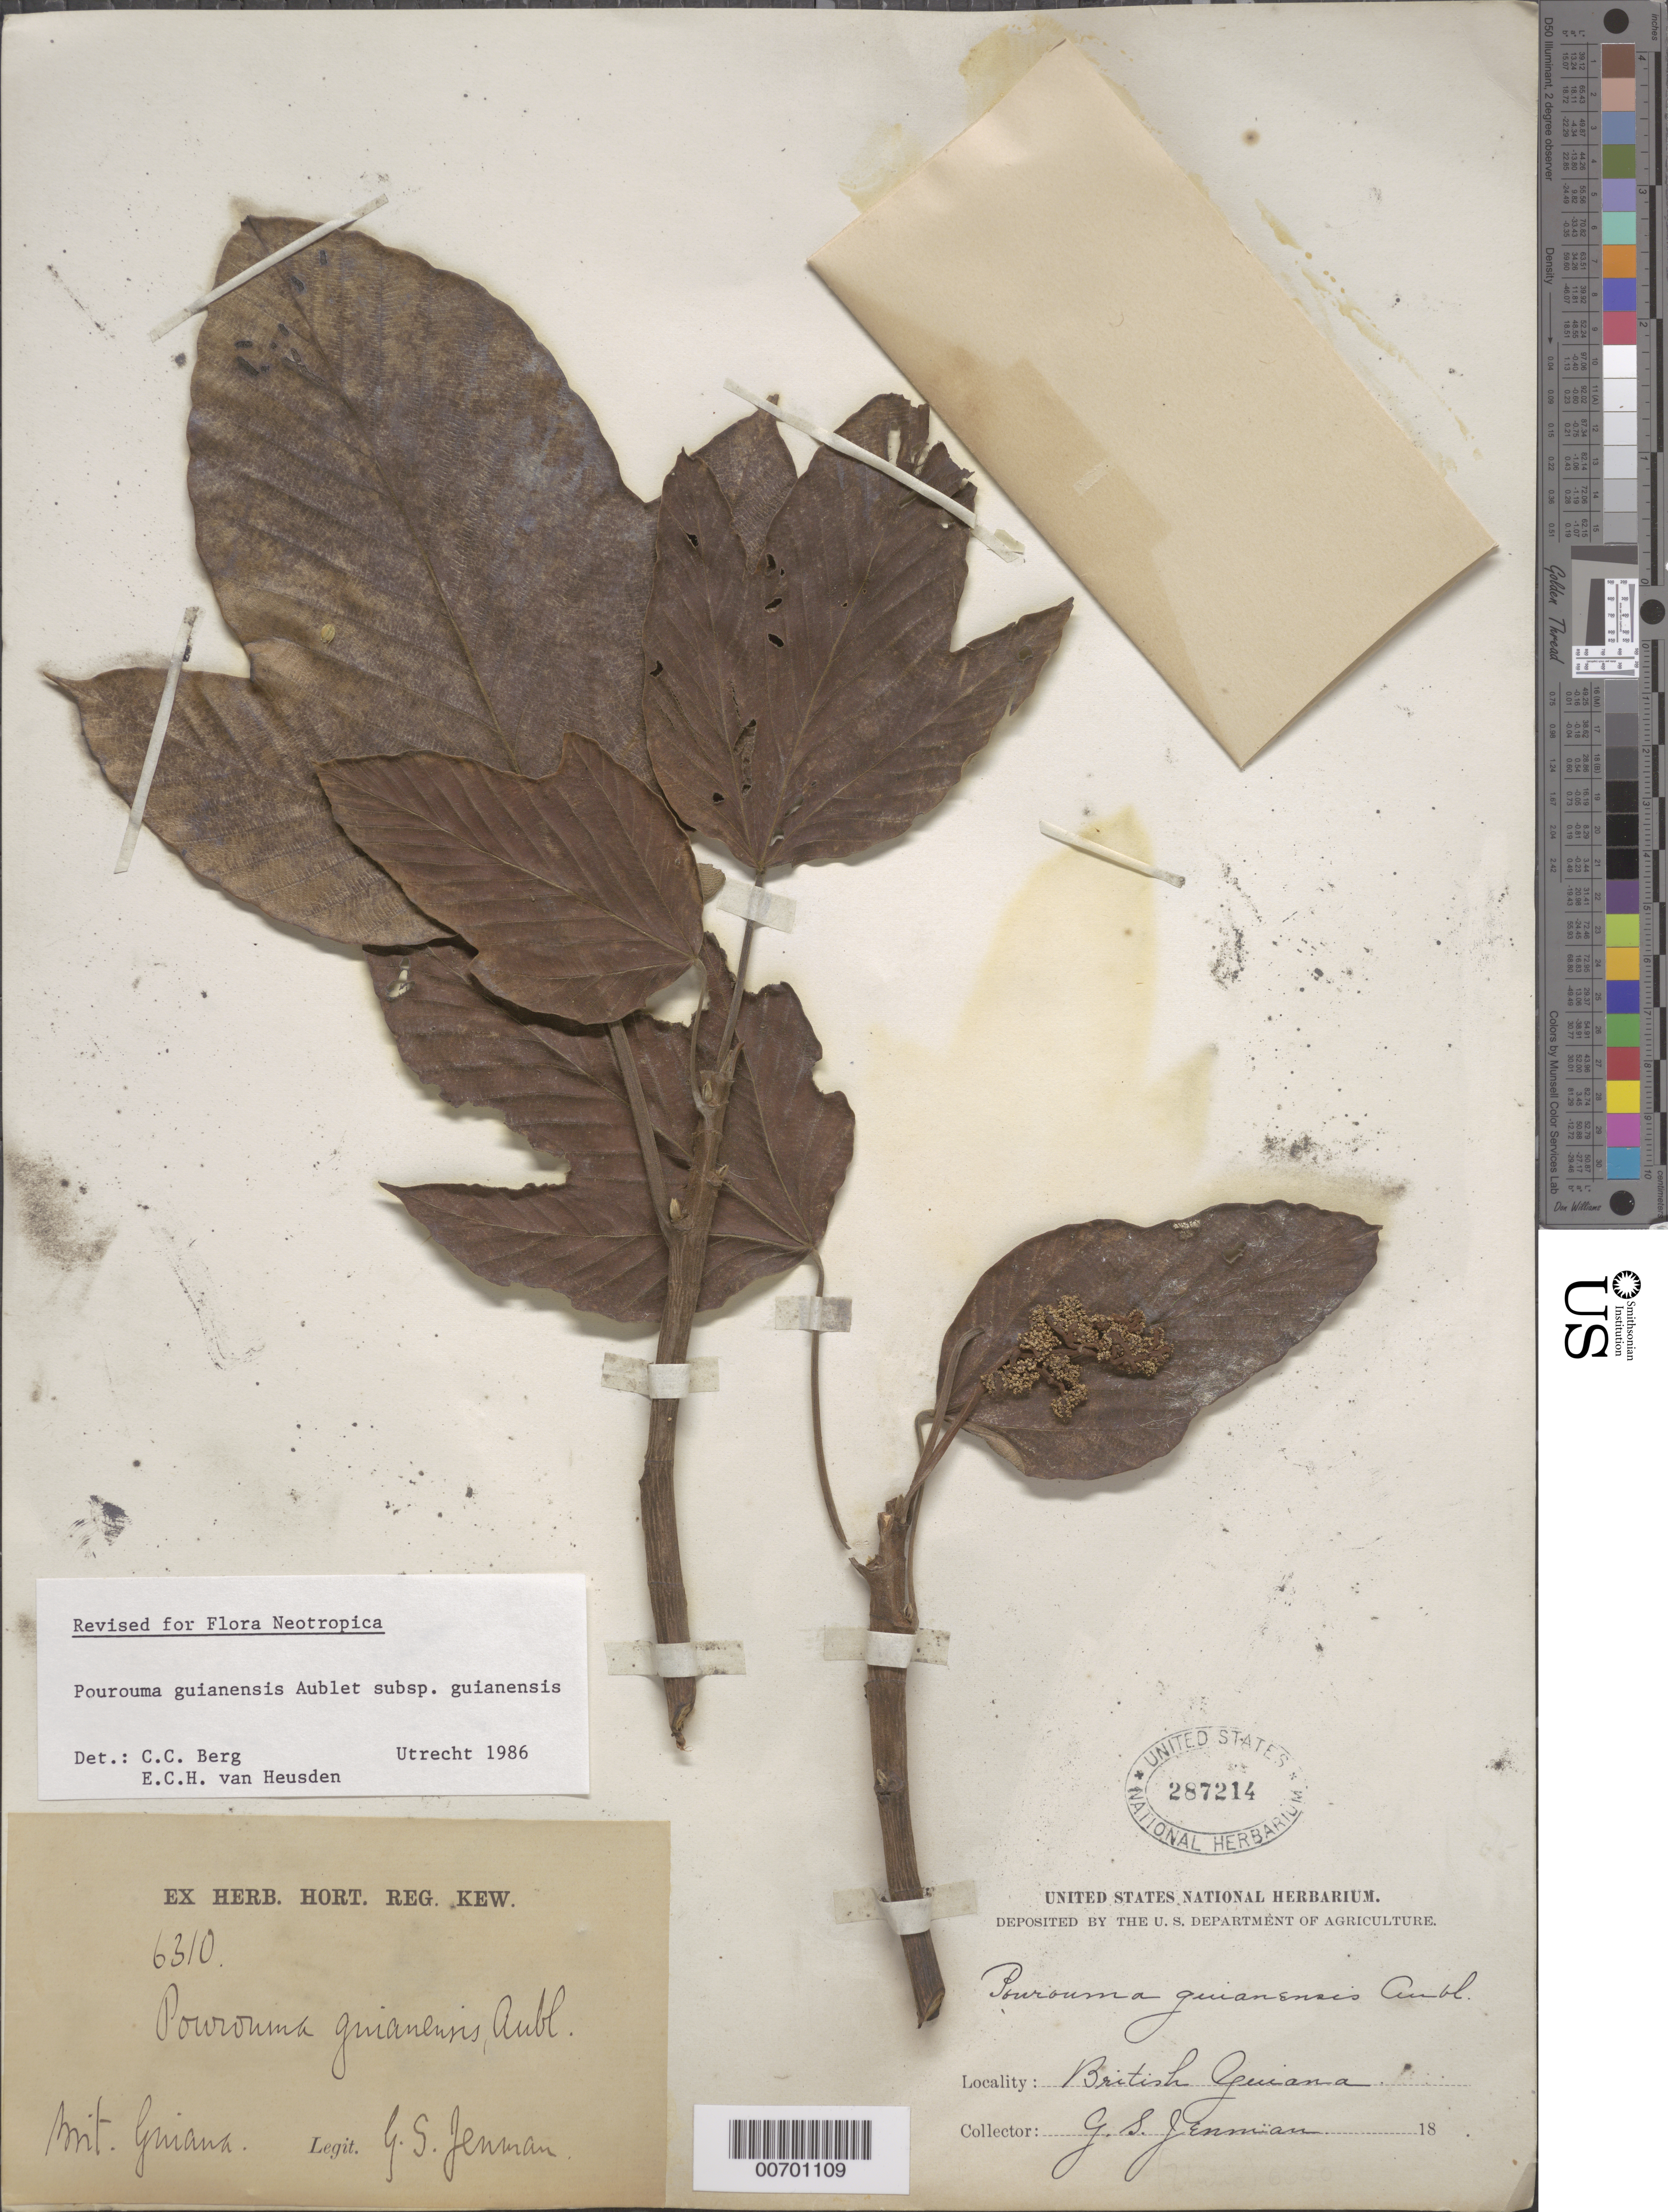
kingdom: Plantae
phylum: Tracheophyta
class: Magnoliopsida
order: Rosales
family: Urticaceae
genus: Pourouma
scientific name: Pourouma guianensis subsp. guianensis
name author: Aubl.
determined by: Berg, C. C.; Heusden, E. C.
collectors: G. S. Jenman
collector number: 6310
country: Guyana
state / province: Cuyuni-Mazaruni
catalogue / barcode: US 287214